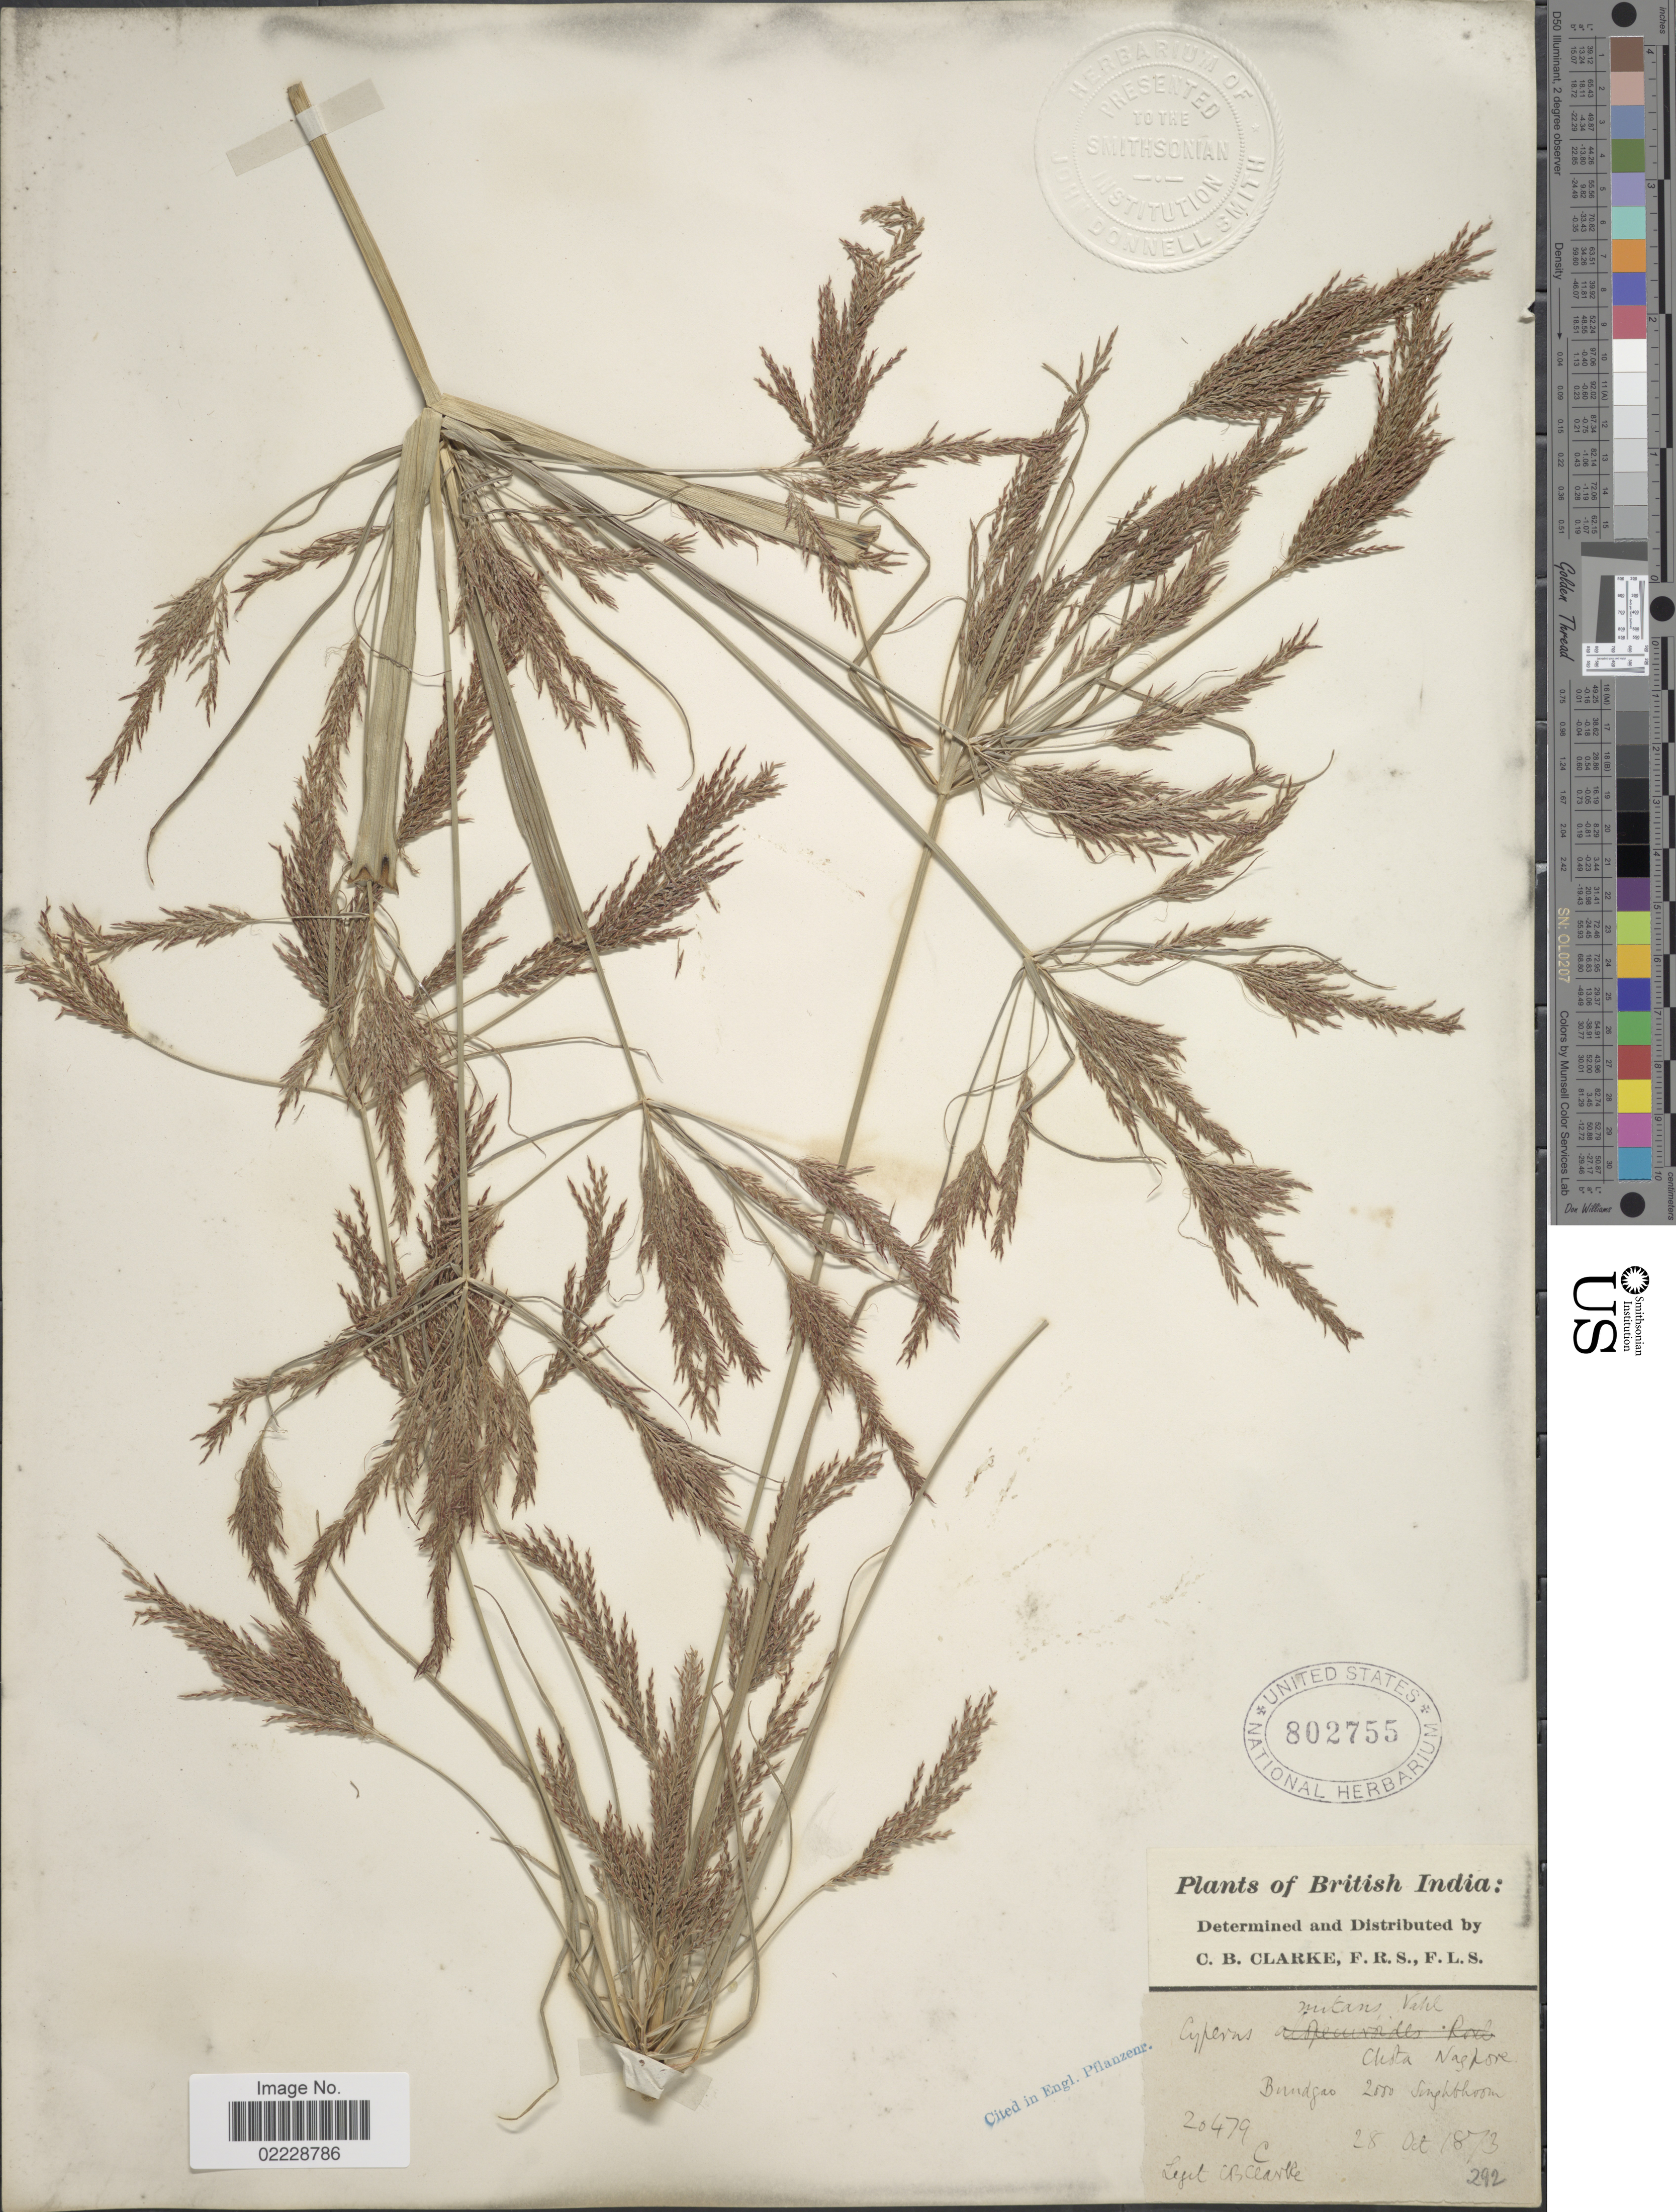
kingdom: Plantae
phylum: Tracheophyta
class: Liliopsida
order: Poales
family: Cyperaceae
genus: Cyperus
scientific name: Cyperus nutans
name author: Vahl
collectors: C. B. Clarke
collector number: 20479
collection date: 1873-10-28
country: India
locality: British India. Bundgao, Chota Nagpore, Singhbhoom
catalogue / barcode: US 802755